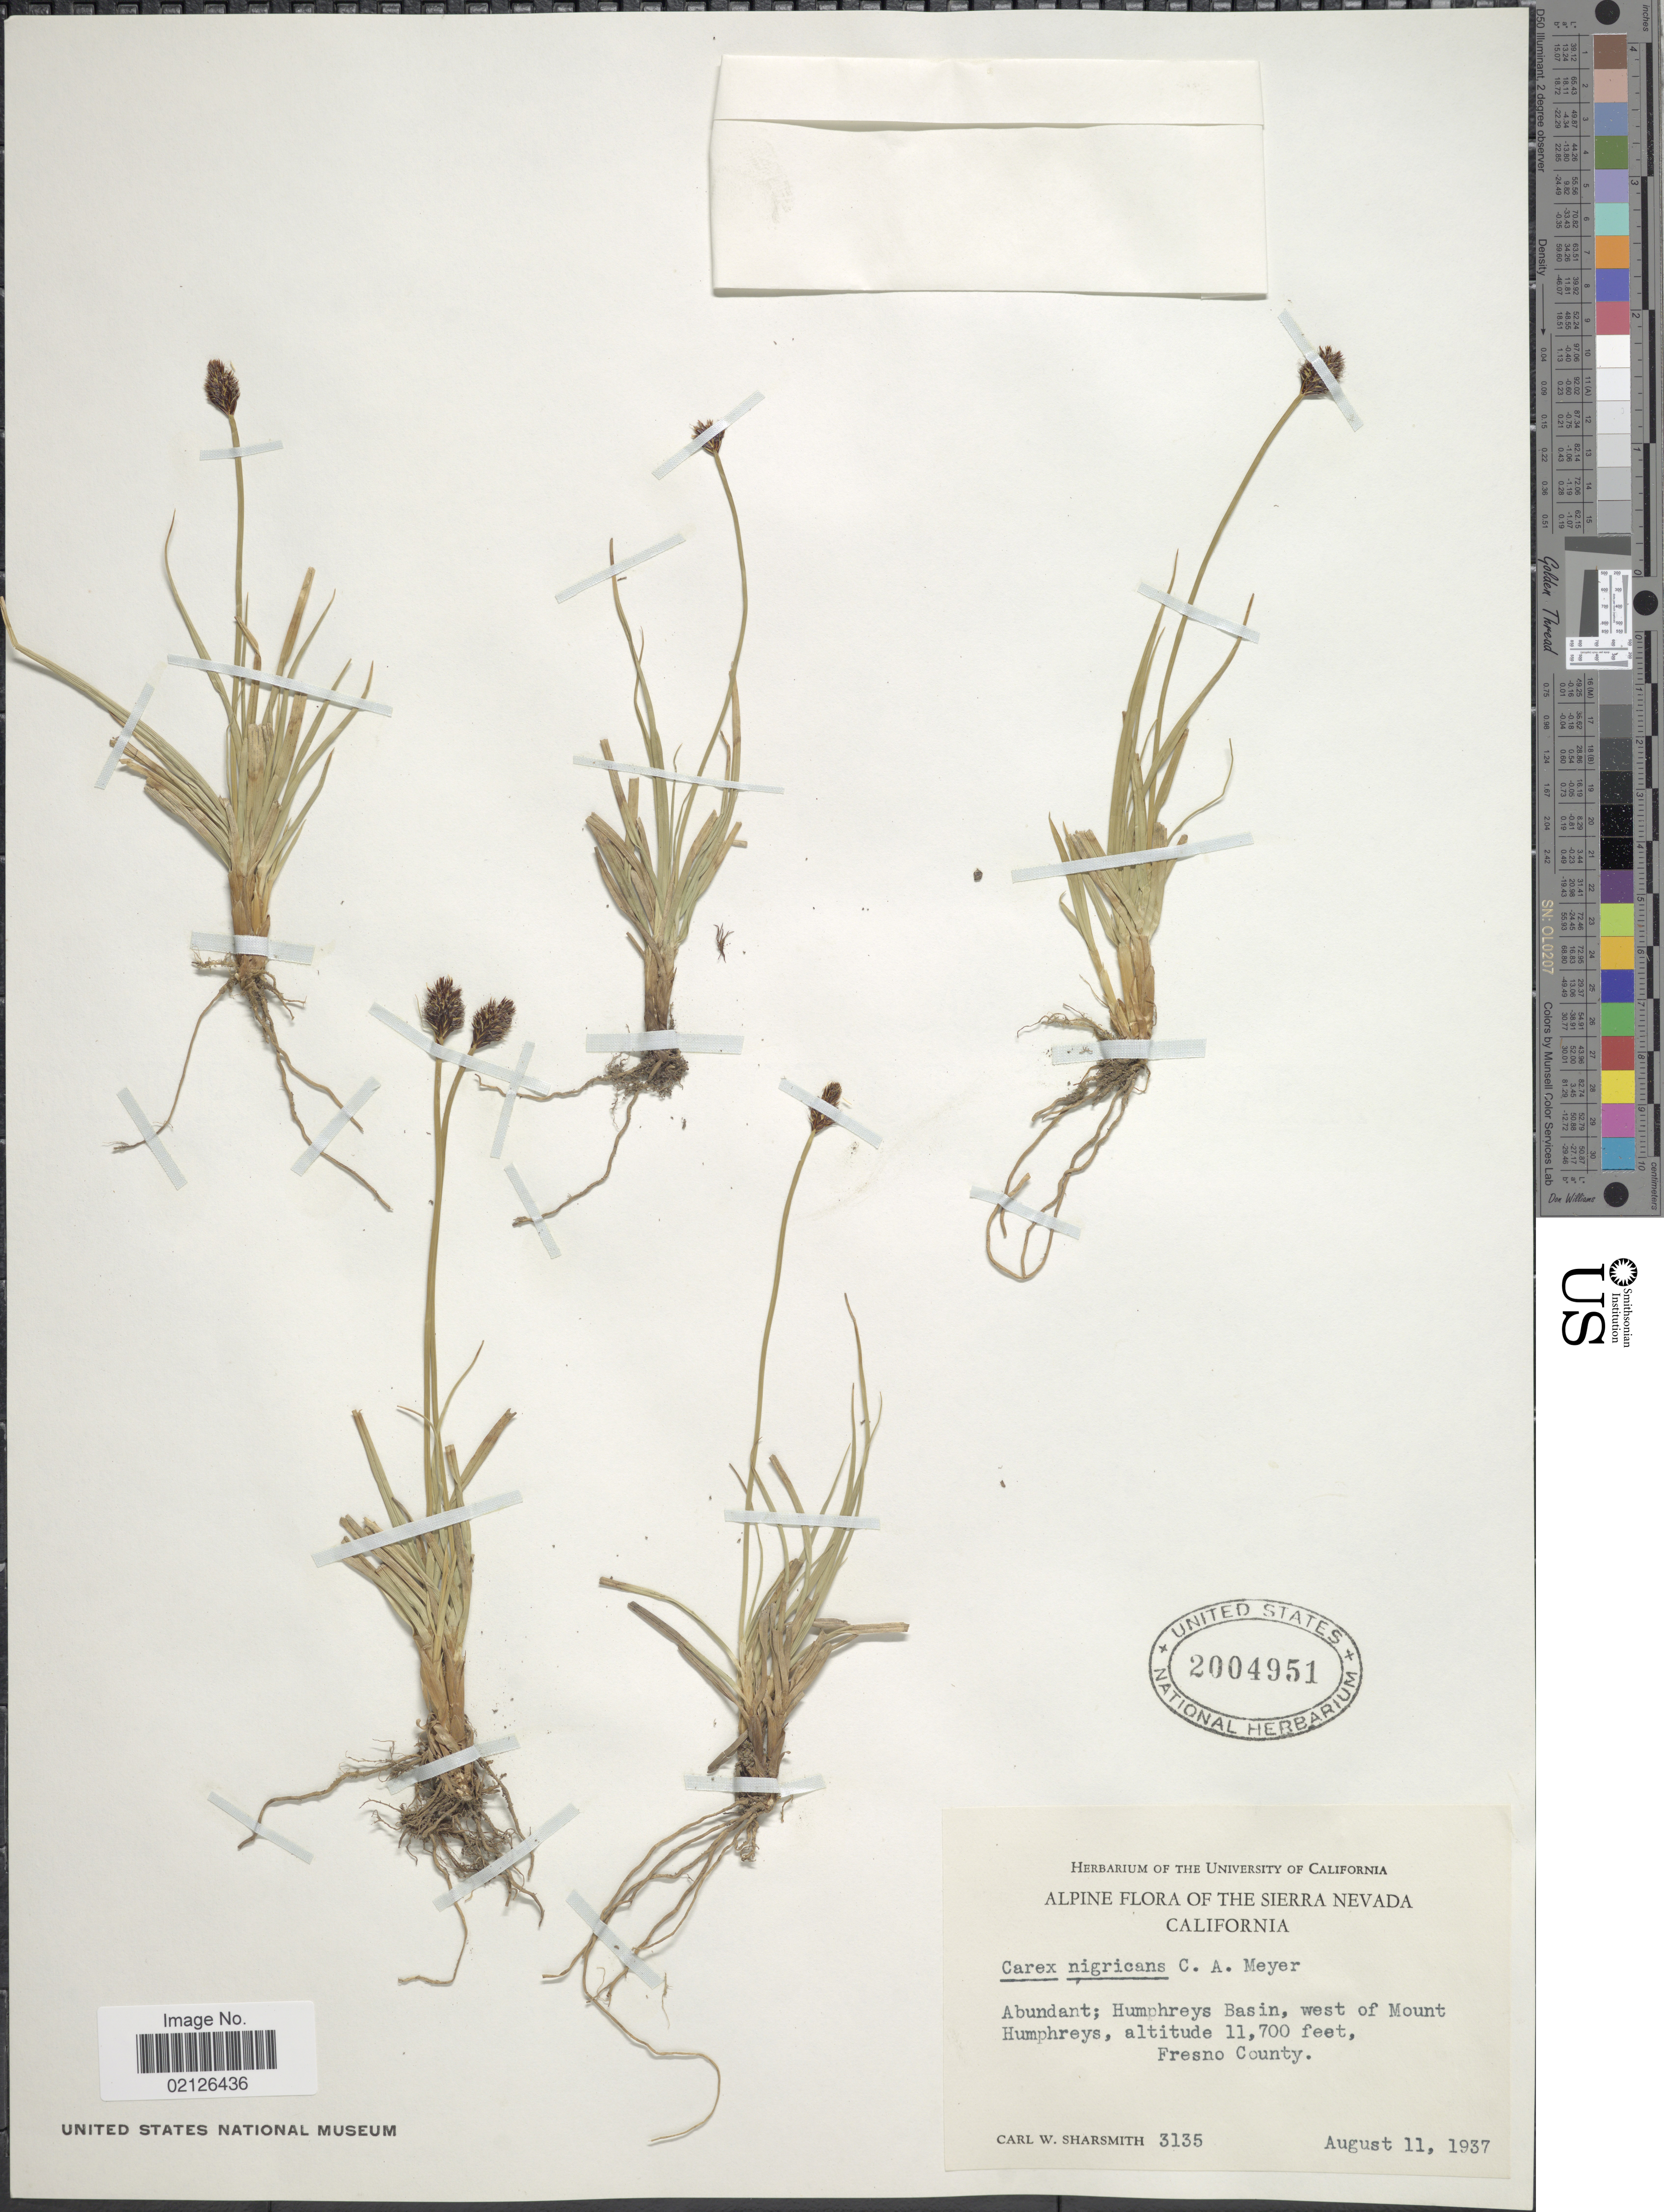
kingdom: Plantae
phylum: Tracheophyta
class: Liliopsida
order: Poales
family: Cyperaceae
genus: Carex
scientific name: Carex nigricans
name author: C.A. Mey.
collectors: C. Sharsmith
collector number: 3135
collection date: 1937-08-11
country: United States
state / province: California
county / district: Fresno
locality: The Sierra Nevada, Abundant; Humphreys Basin, west of Mount Humphreys, Fresno County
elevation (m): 3566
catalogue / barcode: US 2004951